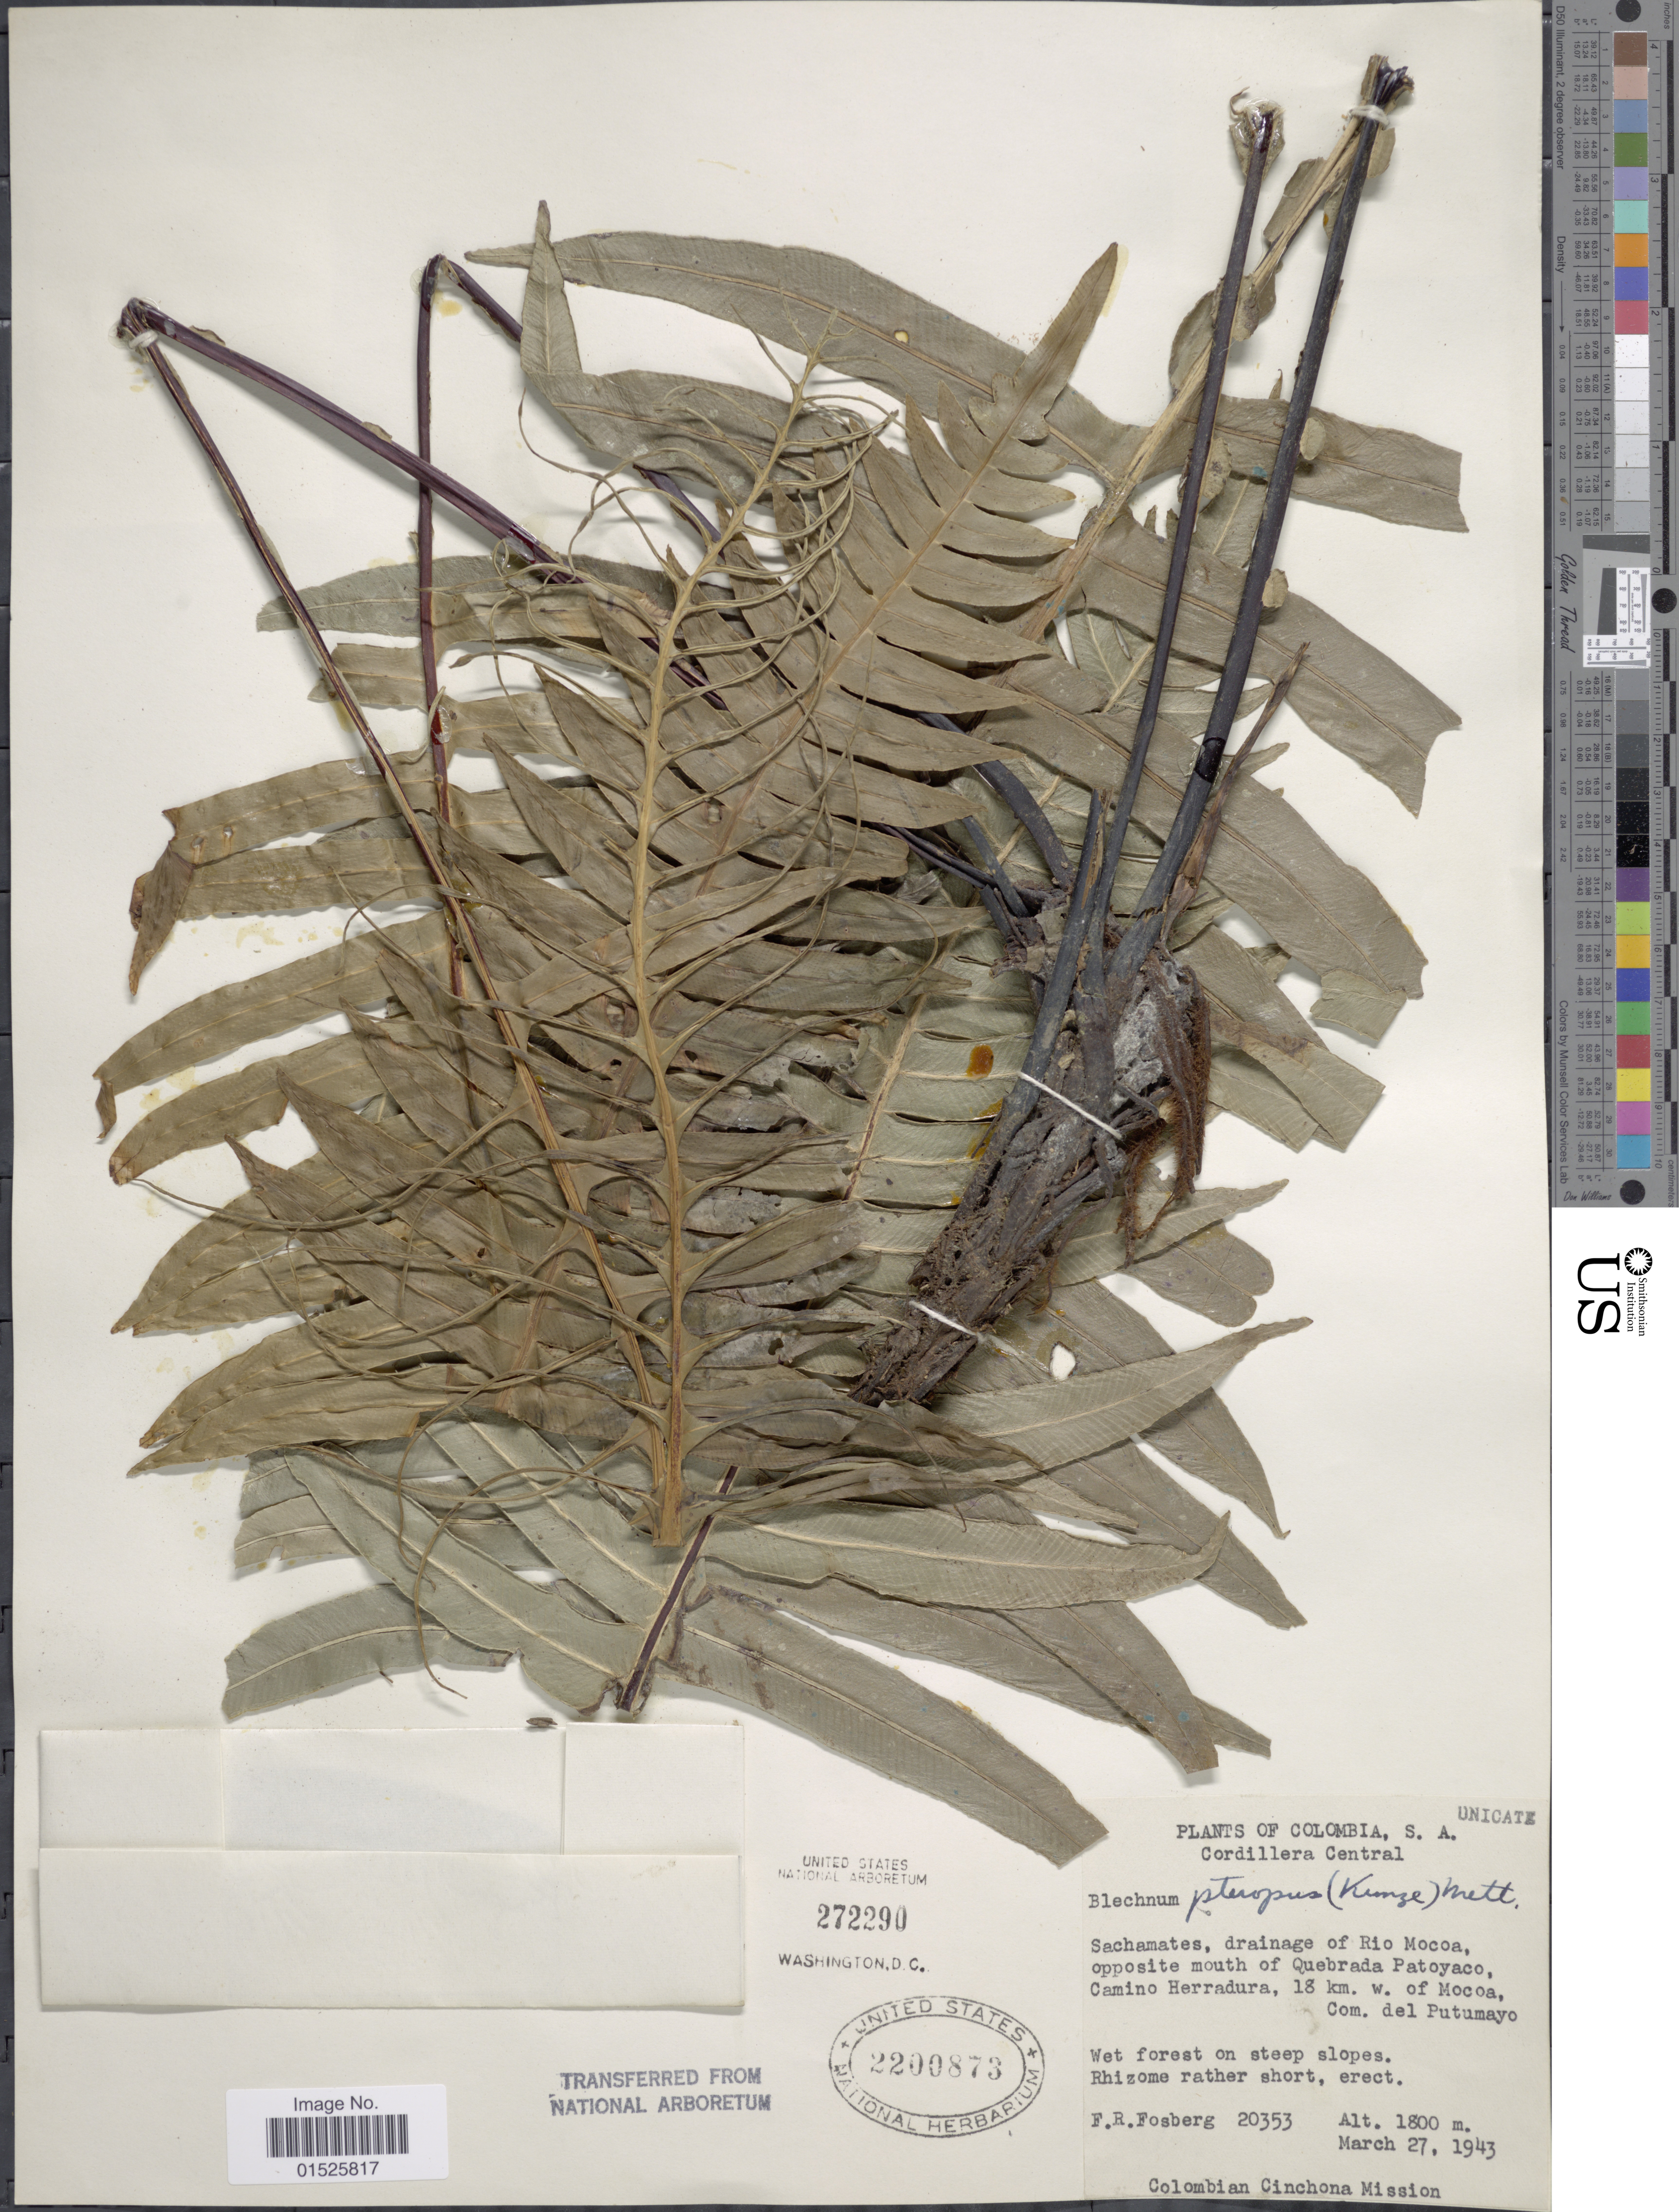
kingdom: Plantae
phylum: Tracheophyta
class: Polypodiopsida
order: Polypodiales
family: Blechnaceae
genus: Blechnum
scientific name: Blechnum divergens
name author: (Kunze) Mett.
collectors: F. R. Fosberg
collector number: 20353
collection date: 1943-03-27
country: Colombia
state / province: Putumayo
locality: Cordillera Central. Sachamates, drainage of Rio Mocoa, opposite mouth of Quebrada Patoyaco, Camino Herradura, 18 km. w. of Mocoa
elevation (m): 1800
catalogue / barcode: US 2200873